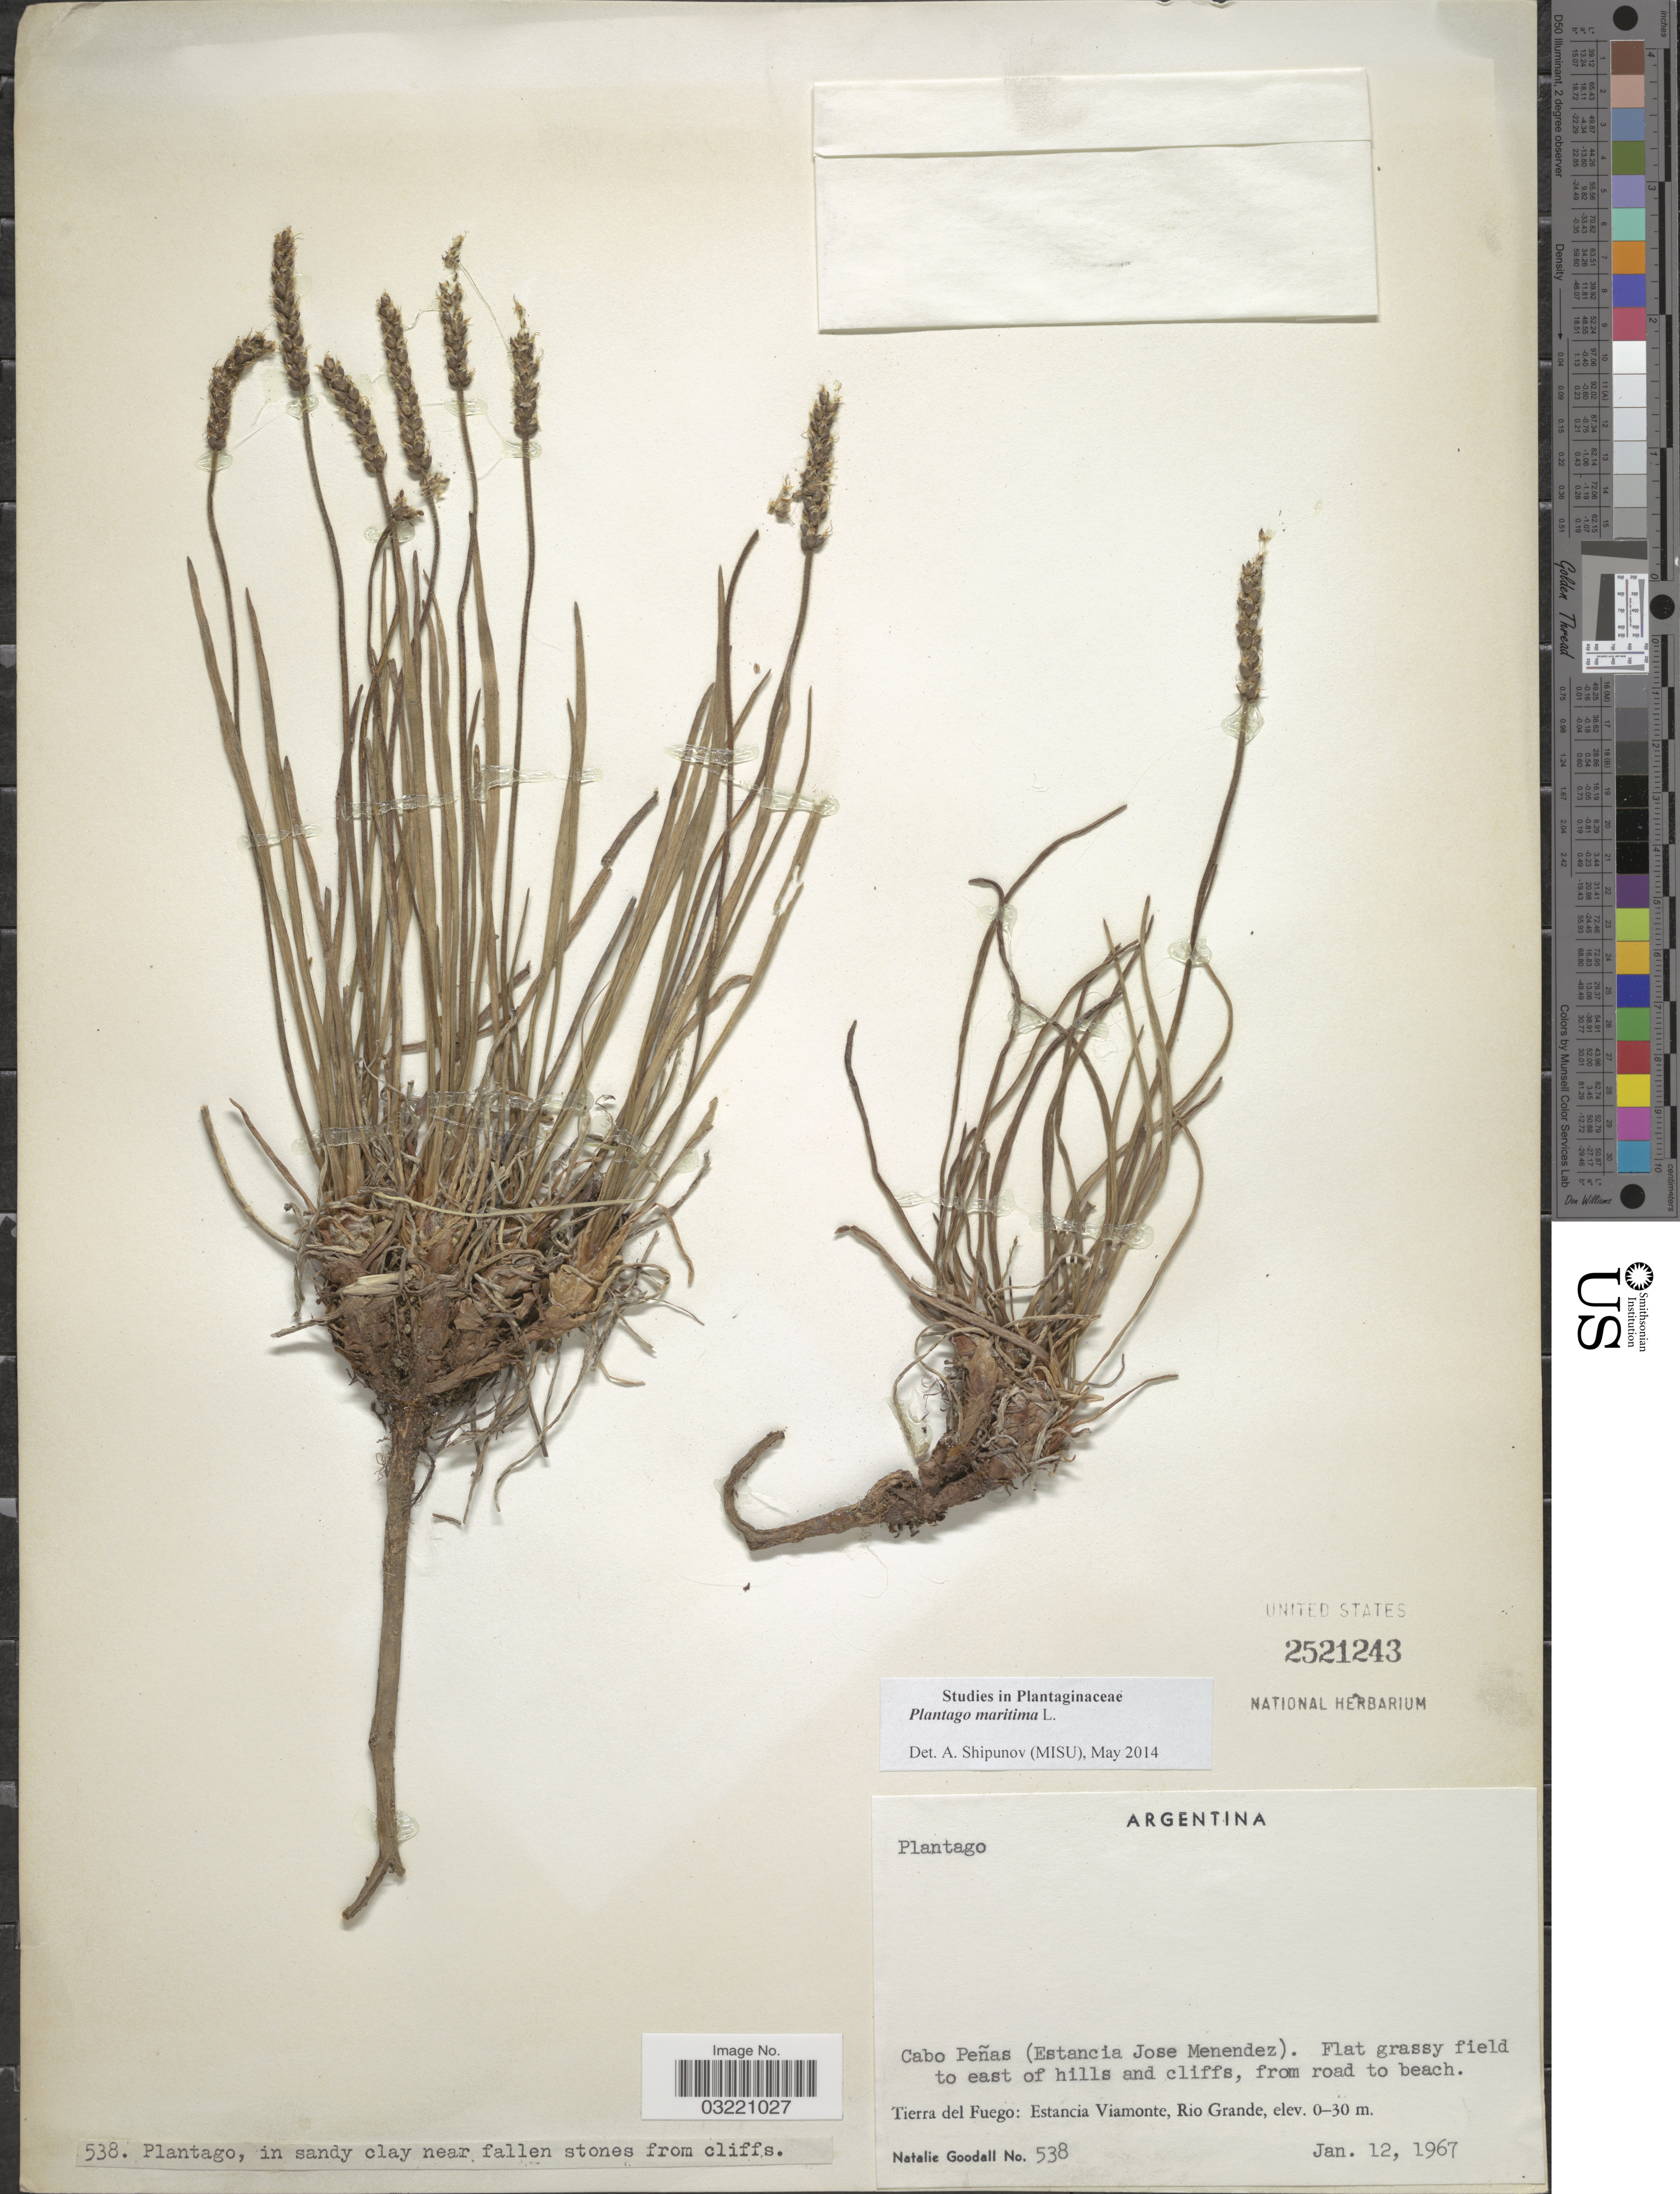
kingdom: Plantae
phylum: Tracheophyta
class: Magnoliopsida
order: Lamiales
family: Plantaginaceae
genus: Plantago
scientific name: Plantago maritima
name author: L.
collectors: N. Goodall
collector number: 538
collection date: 1967-01-12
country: Argentina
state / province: Tierra del Fuego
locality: Cabo Peñas (Estancia Jose Menendez). Flat grassy field to east of hills and cliffs, from road to beach. Estancia Viamonte, Rio Grande.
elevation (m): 0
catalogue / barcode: US 2521243